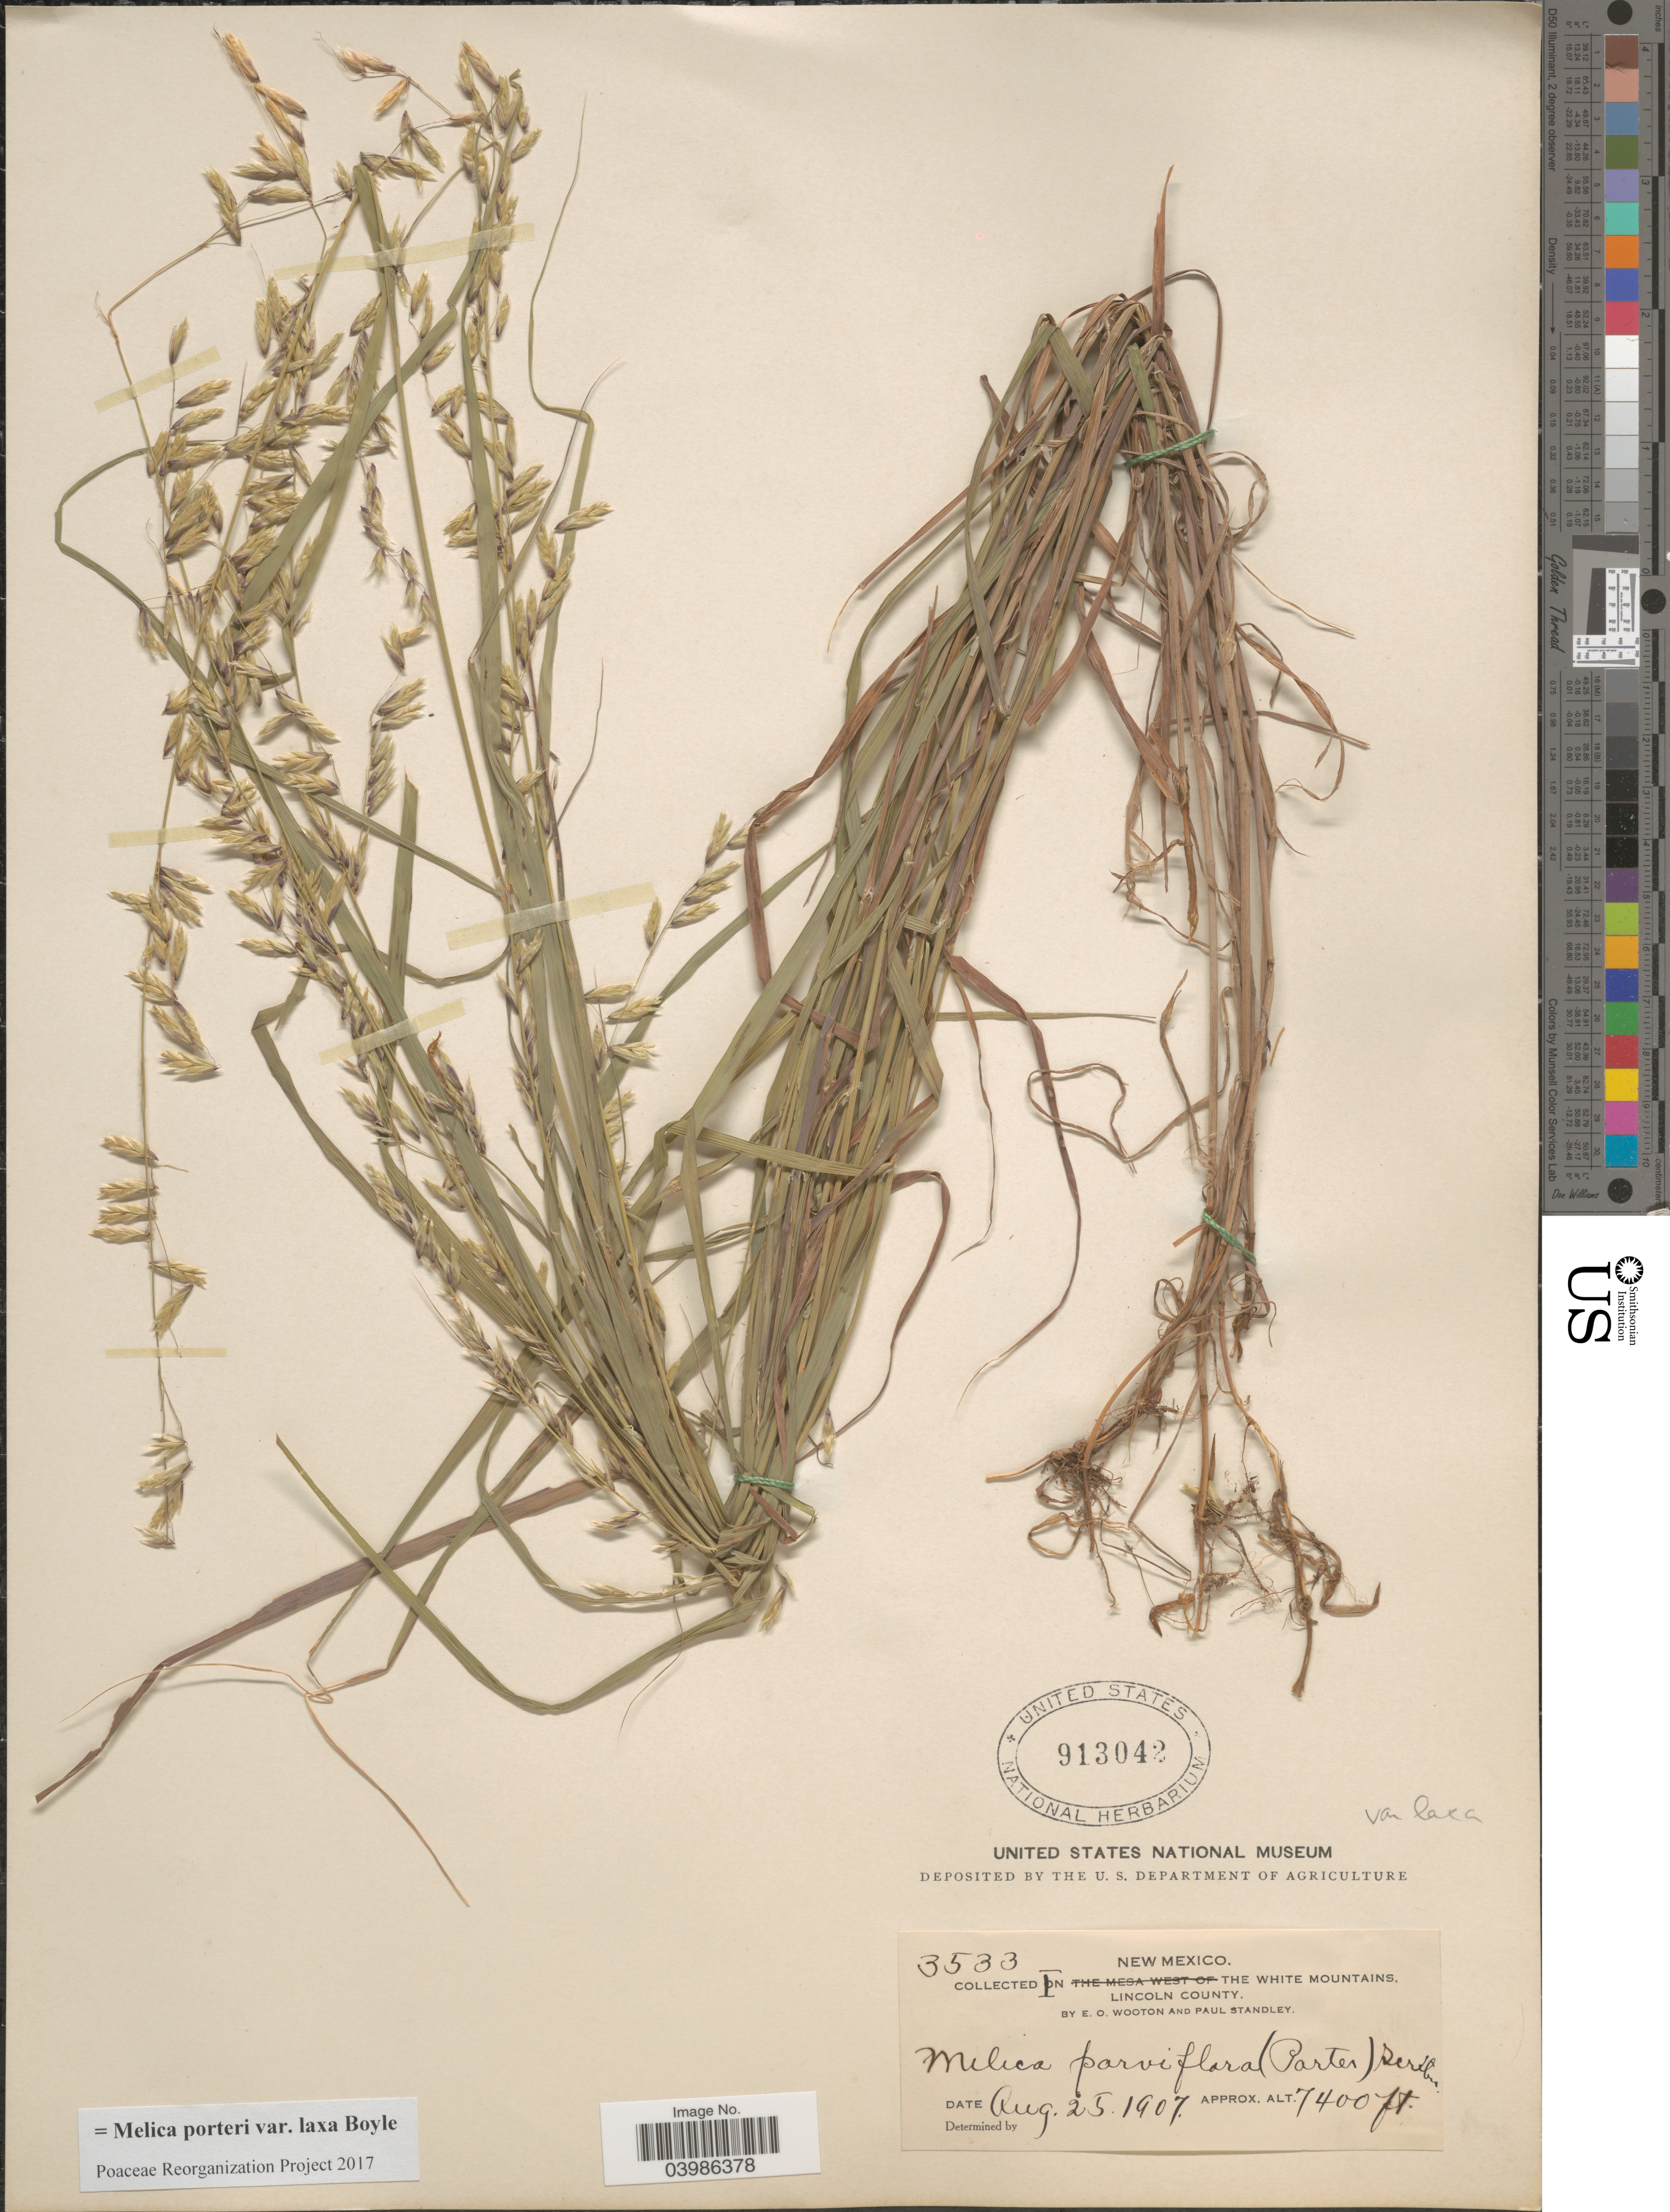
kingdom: Plantae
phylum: Tracheophyta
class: Liliopsida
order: Poales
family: Poaceae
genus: Melica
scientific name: Melica porteri var. laxa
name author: Boyle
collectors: E. O. Wooton & P. C. Standley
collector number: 3533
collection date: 1907-08-25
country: United States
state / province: New Mexico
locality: In the White Mountains, Lincoln County.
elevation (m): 2256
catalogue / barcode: US 913042